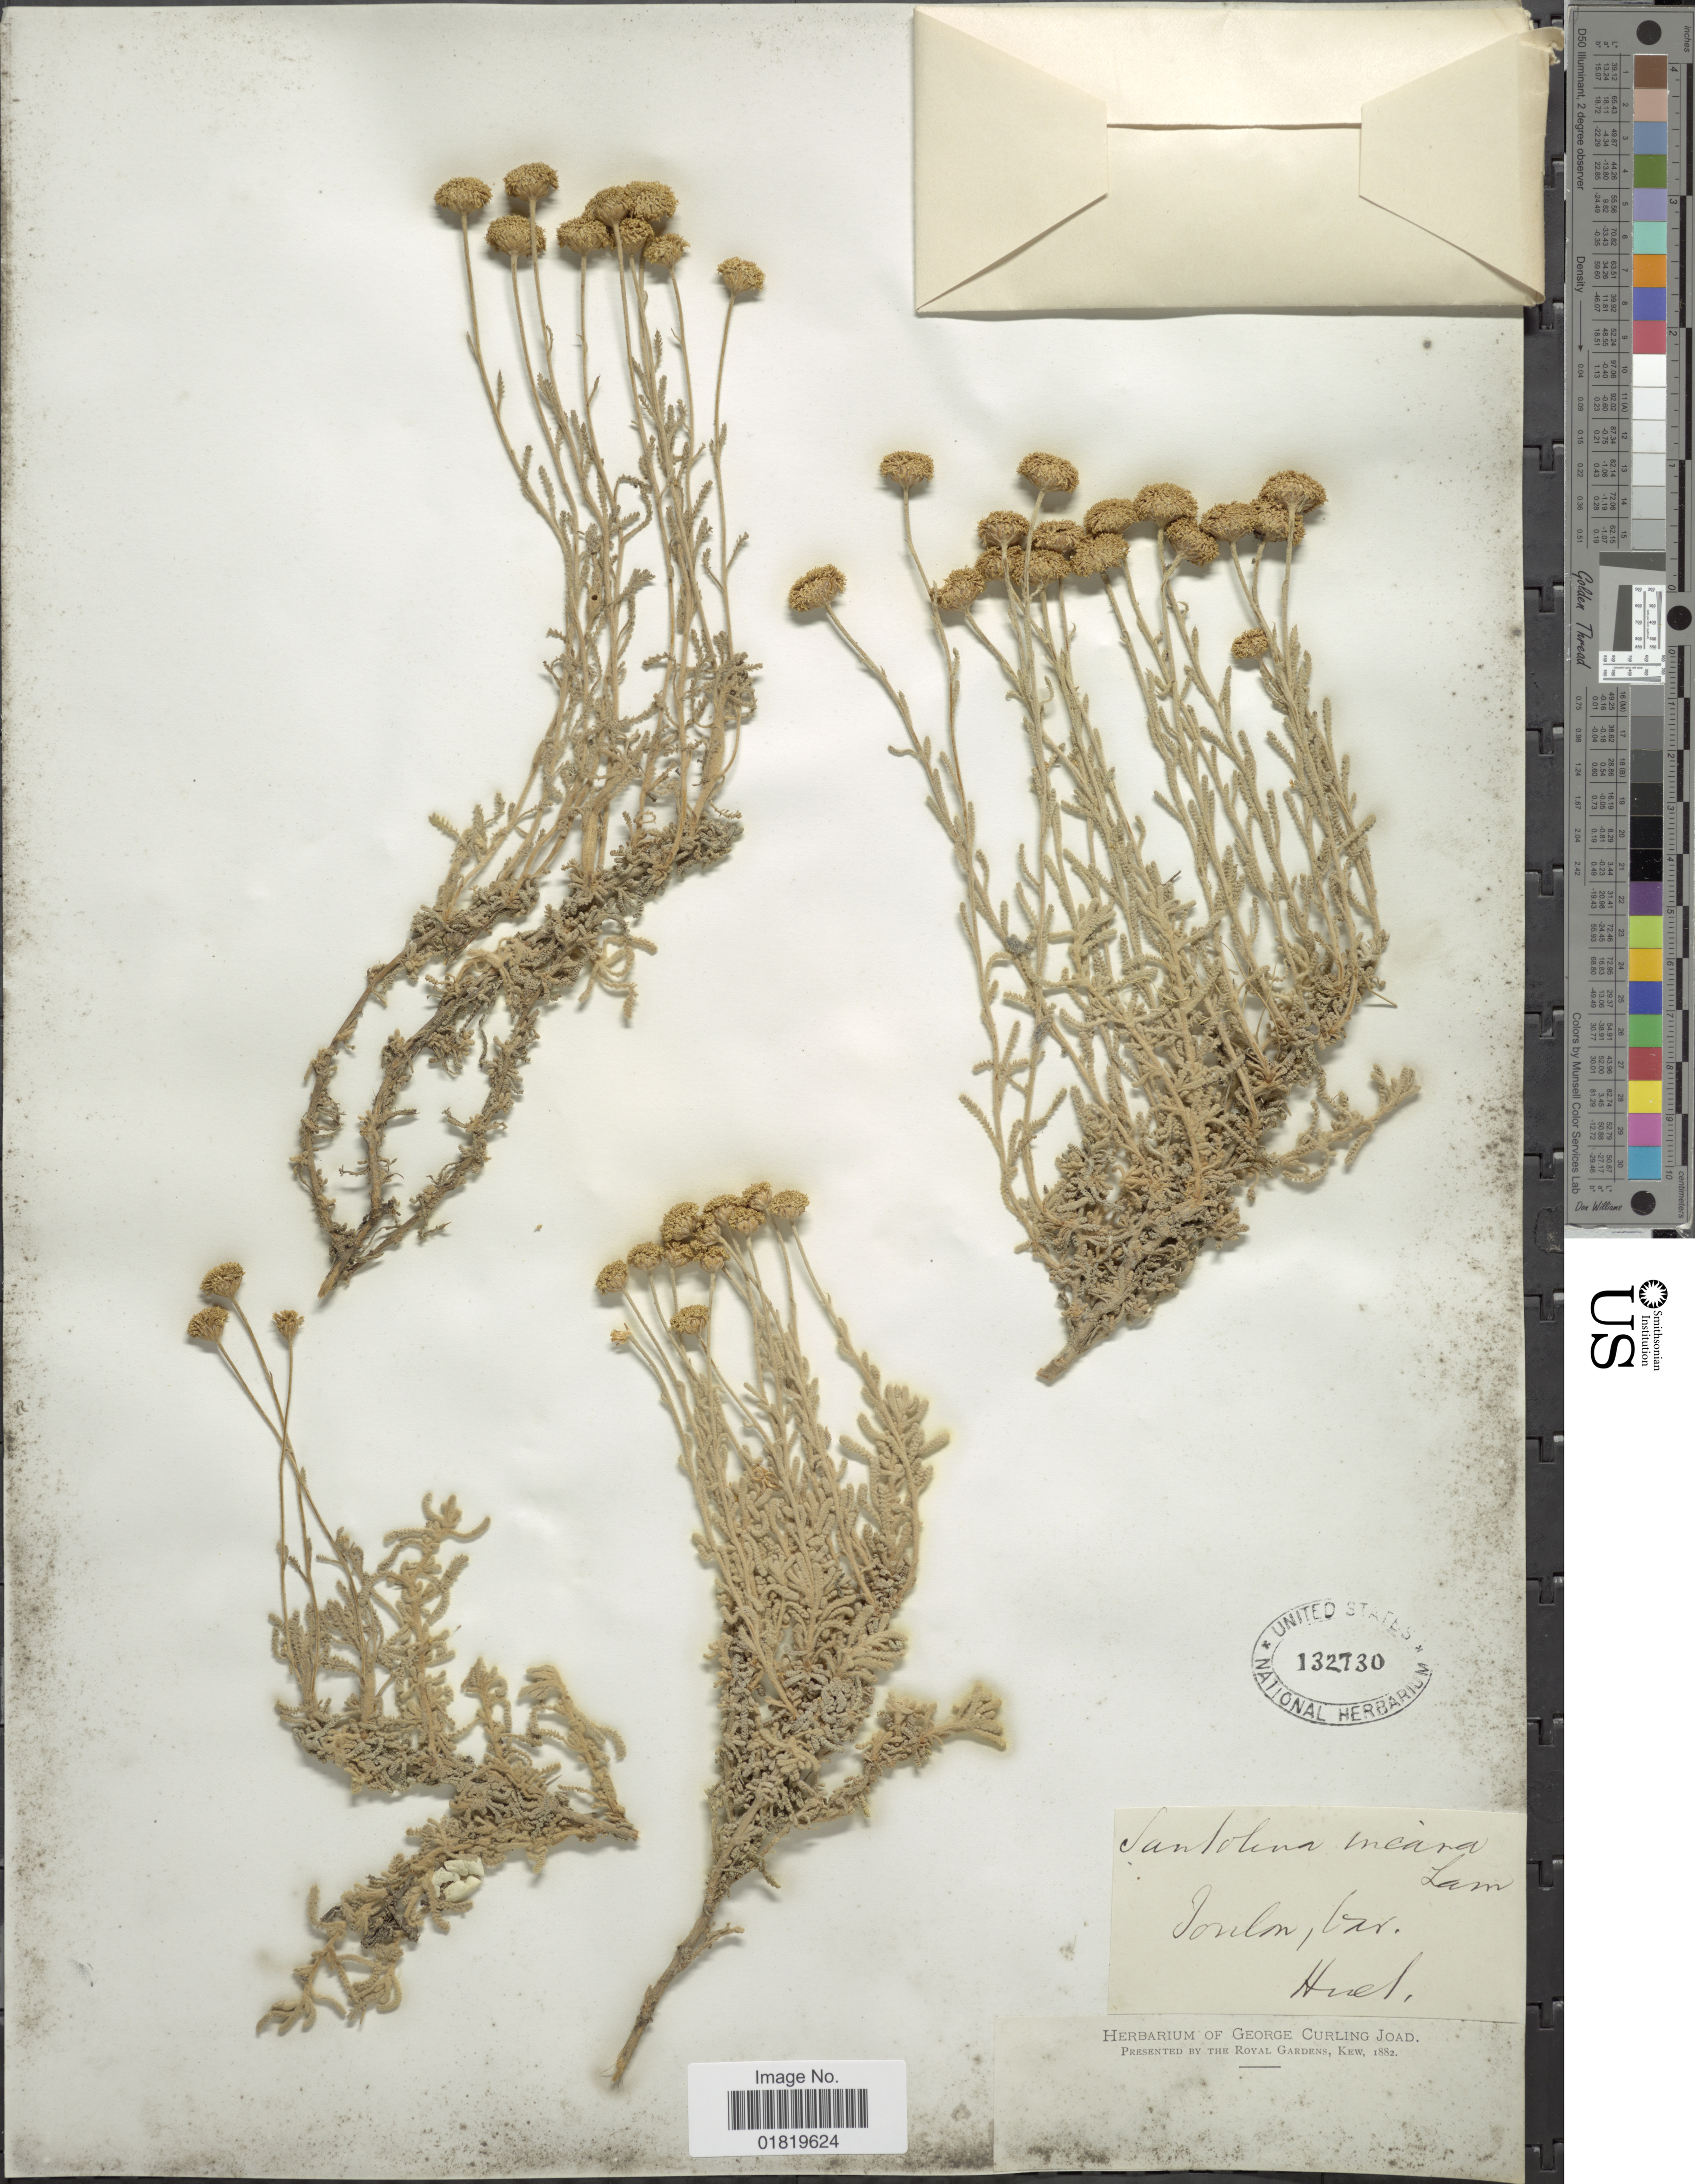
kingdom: Plantae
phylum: Tracheophyta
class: Magnoliopsida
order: Asterales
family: Asteraceae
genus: Santolina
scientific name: Santolina chamaecyparissus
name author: L.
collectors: Huel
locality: Joulm, Car. [interpreted]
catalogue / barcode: US 1362730